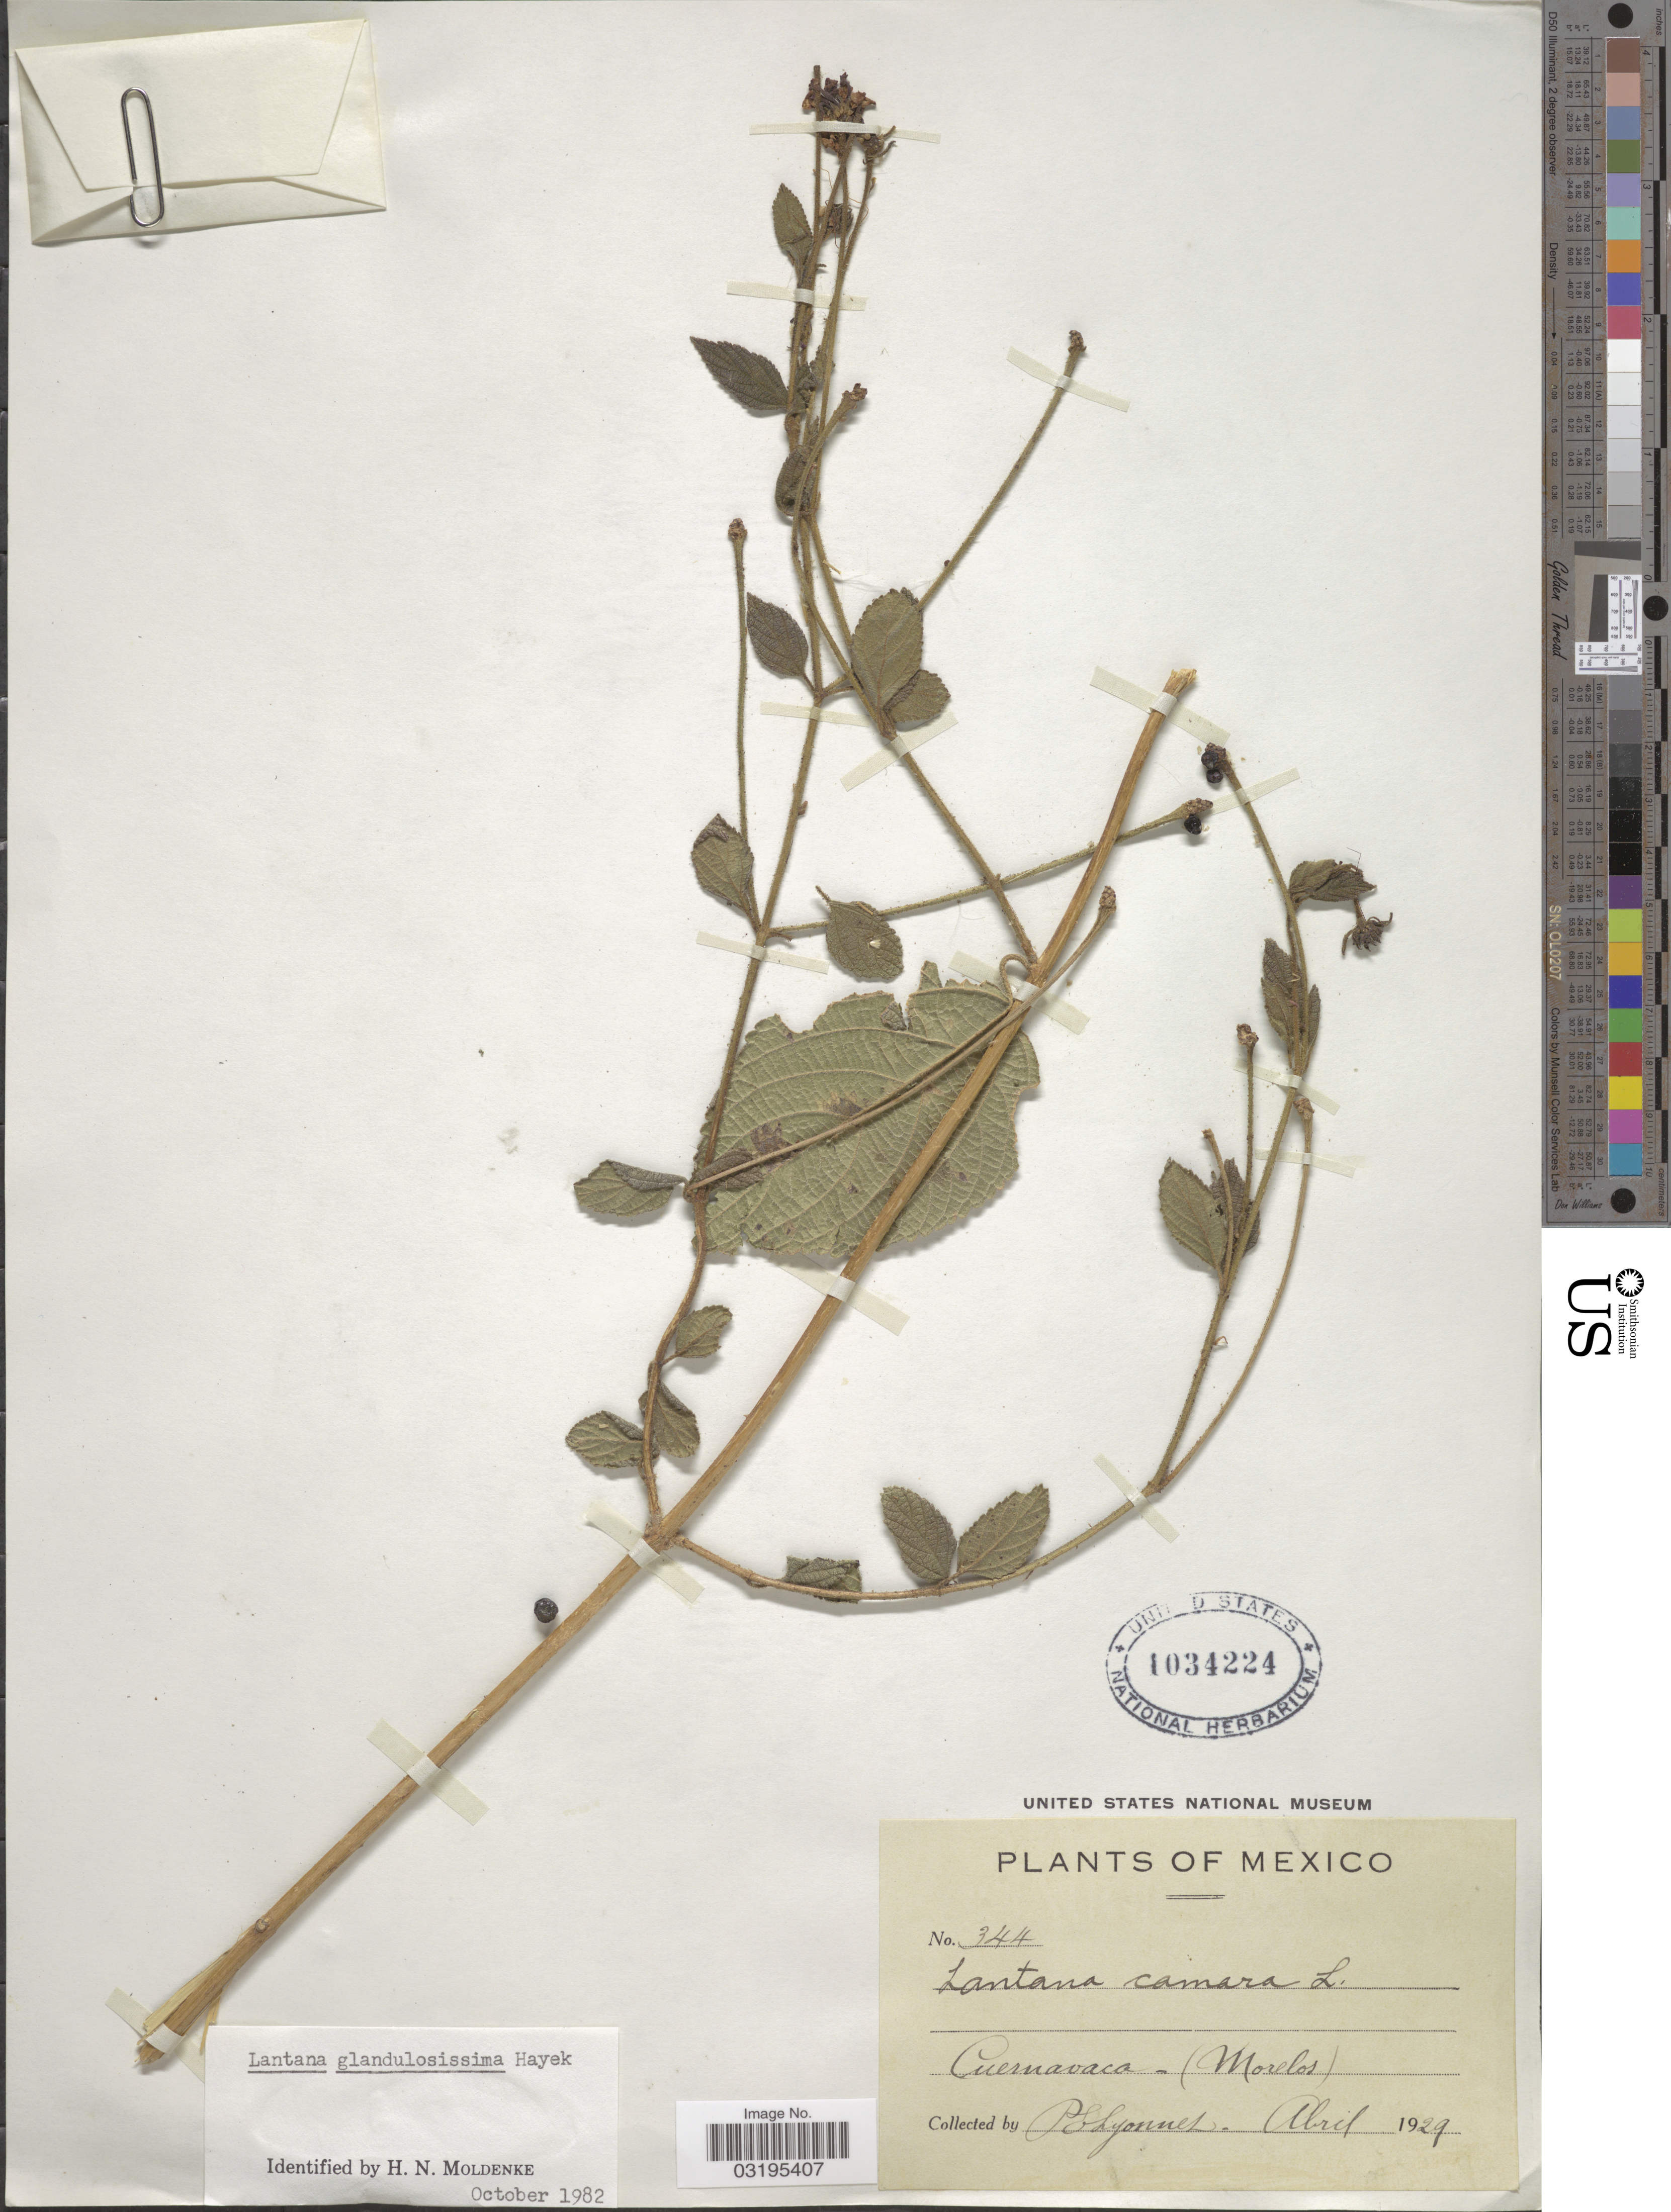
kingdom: Plantae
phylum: Tracheophyta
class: Magnoliopsida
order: Lamiales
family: Verbenaceae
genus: Lantana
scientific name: Lantana glandulosissima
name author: Hayek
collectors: P. Lyonnet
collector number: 344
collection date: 1929-04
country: Mexico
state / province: Morelos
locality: Cuernavaca.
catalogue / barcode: US 1034224